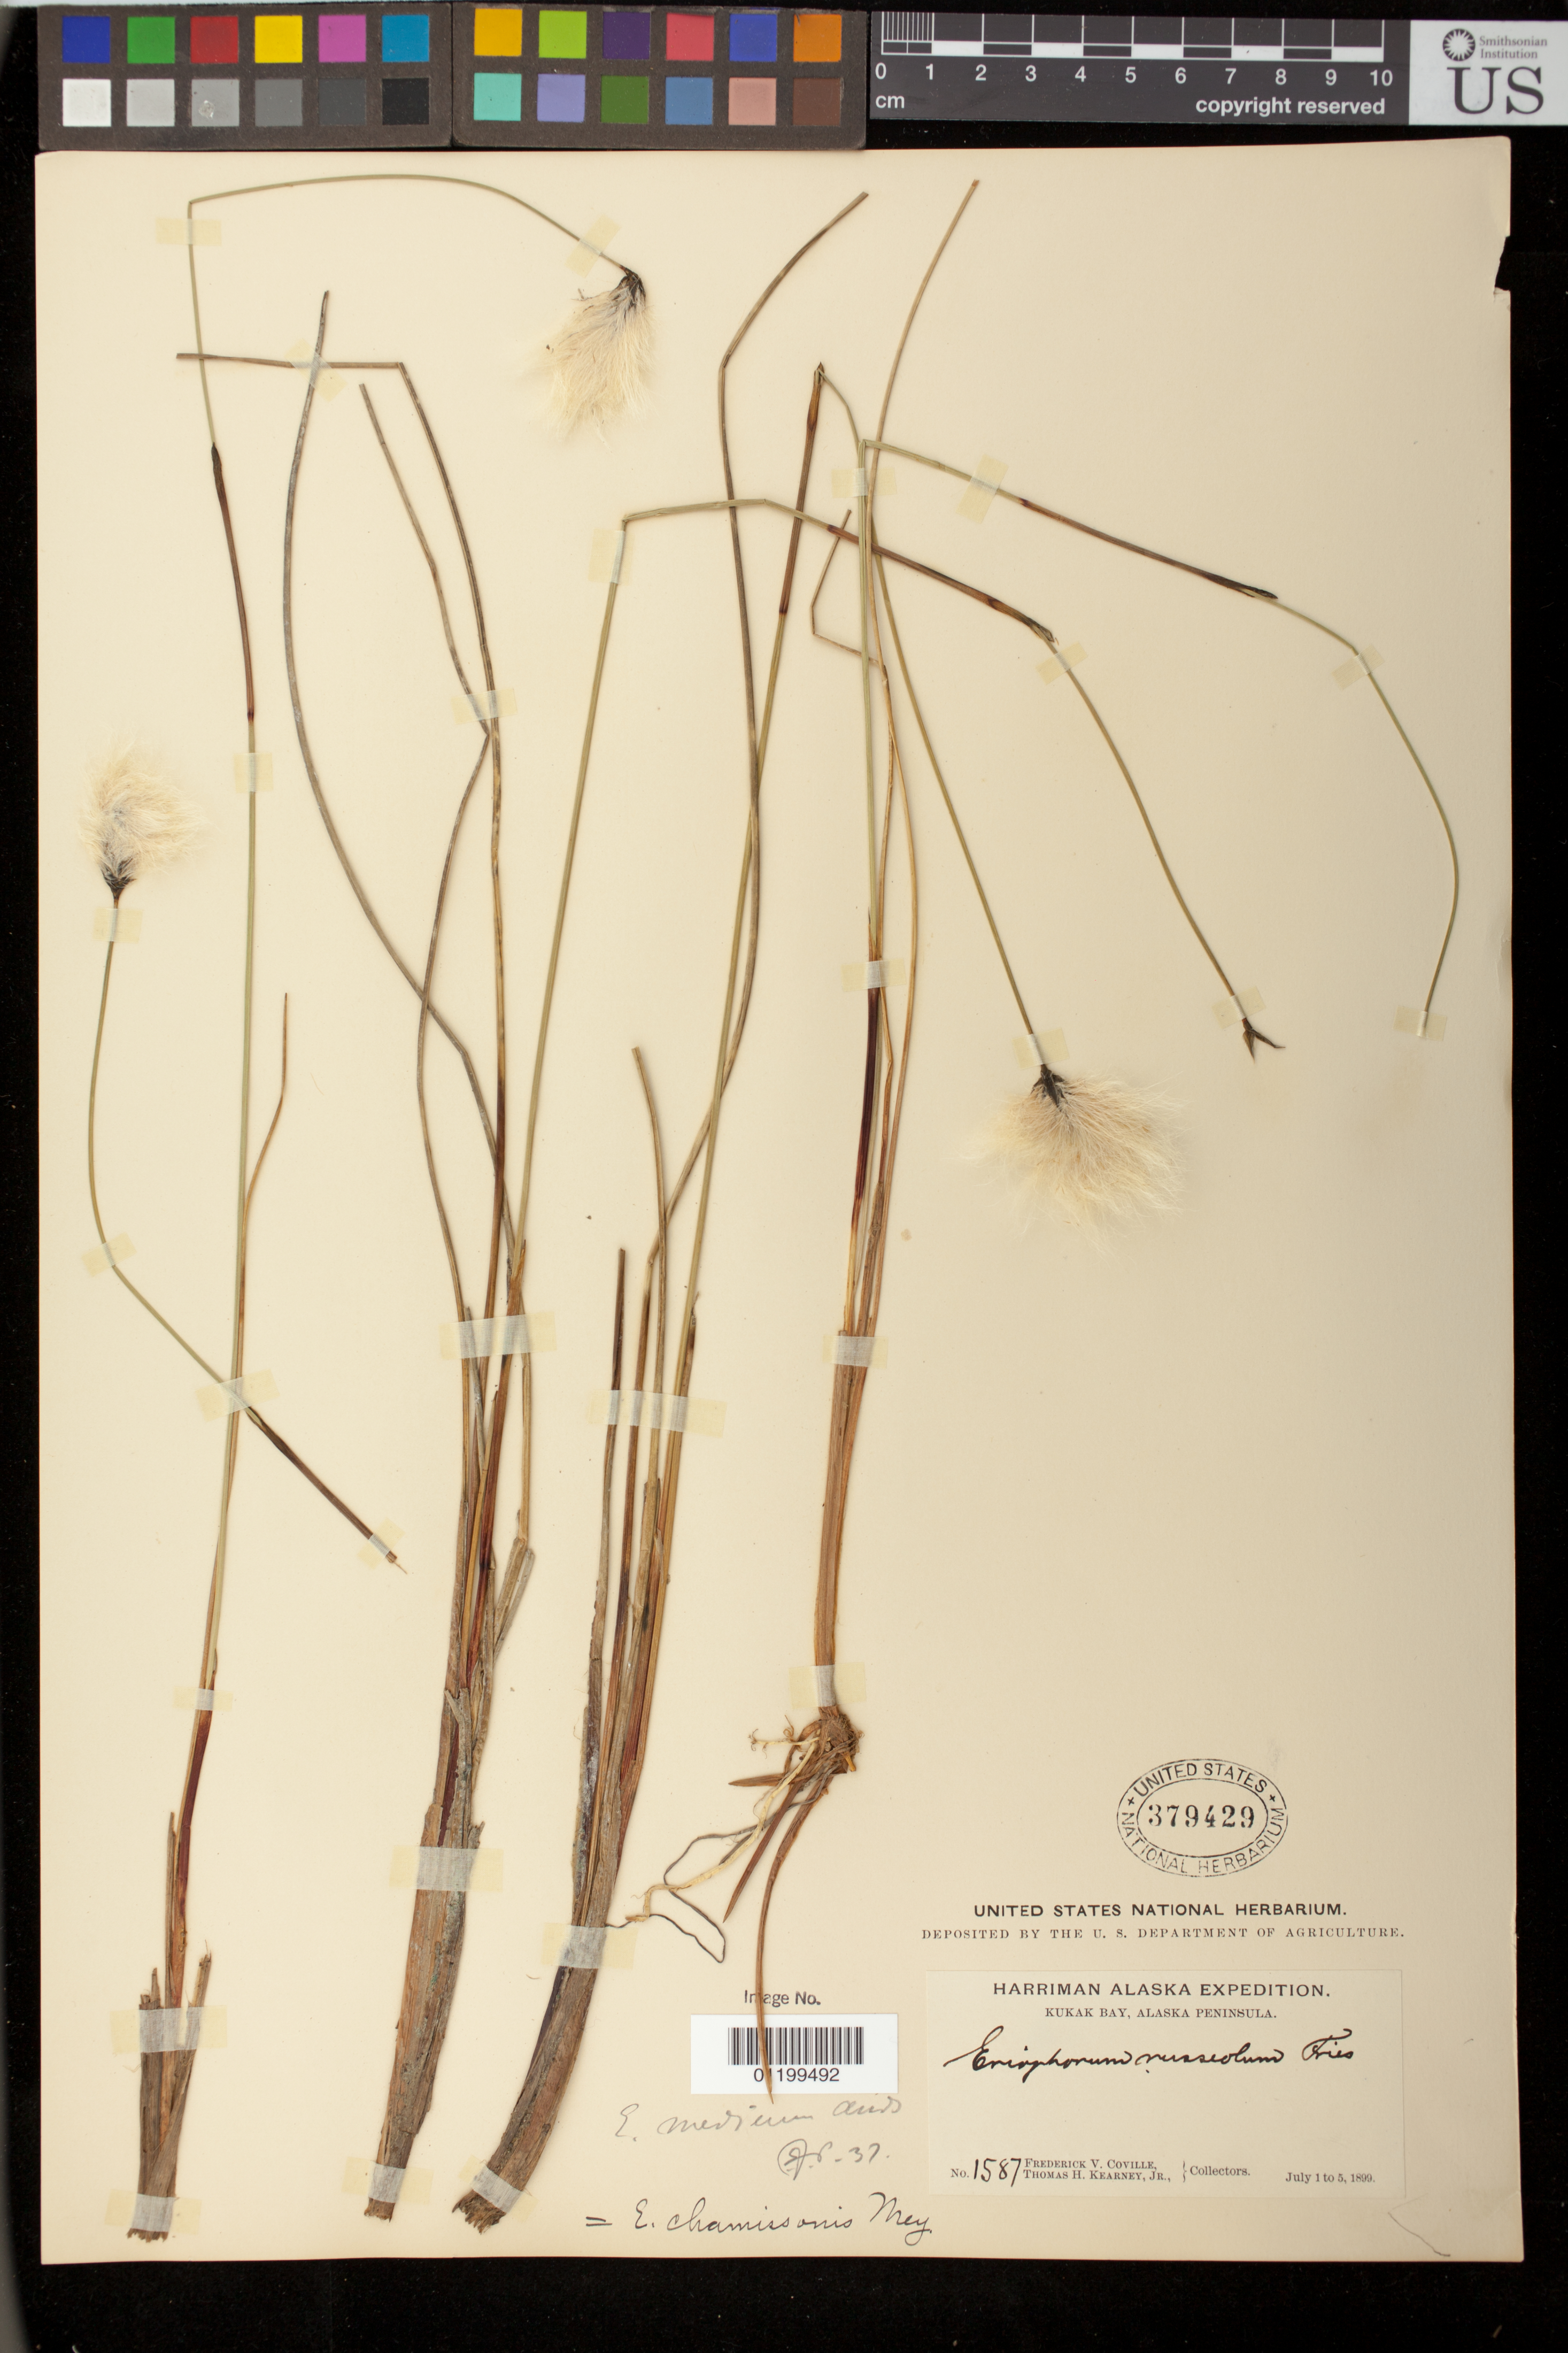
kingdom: Plantae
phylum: Tracheophyta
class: Liliopsida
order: Poales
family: Cyperaceae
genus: Eriophorum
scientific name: Eriophorum x medium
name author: Andersson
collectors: F. V. Coville & T. H. Kearney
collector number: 1587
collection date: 1899-07-01/1899-07-05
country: United States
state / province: Alaska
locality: Kukak Bay, Alaska Peninsula.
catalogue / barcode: US 379429